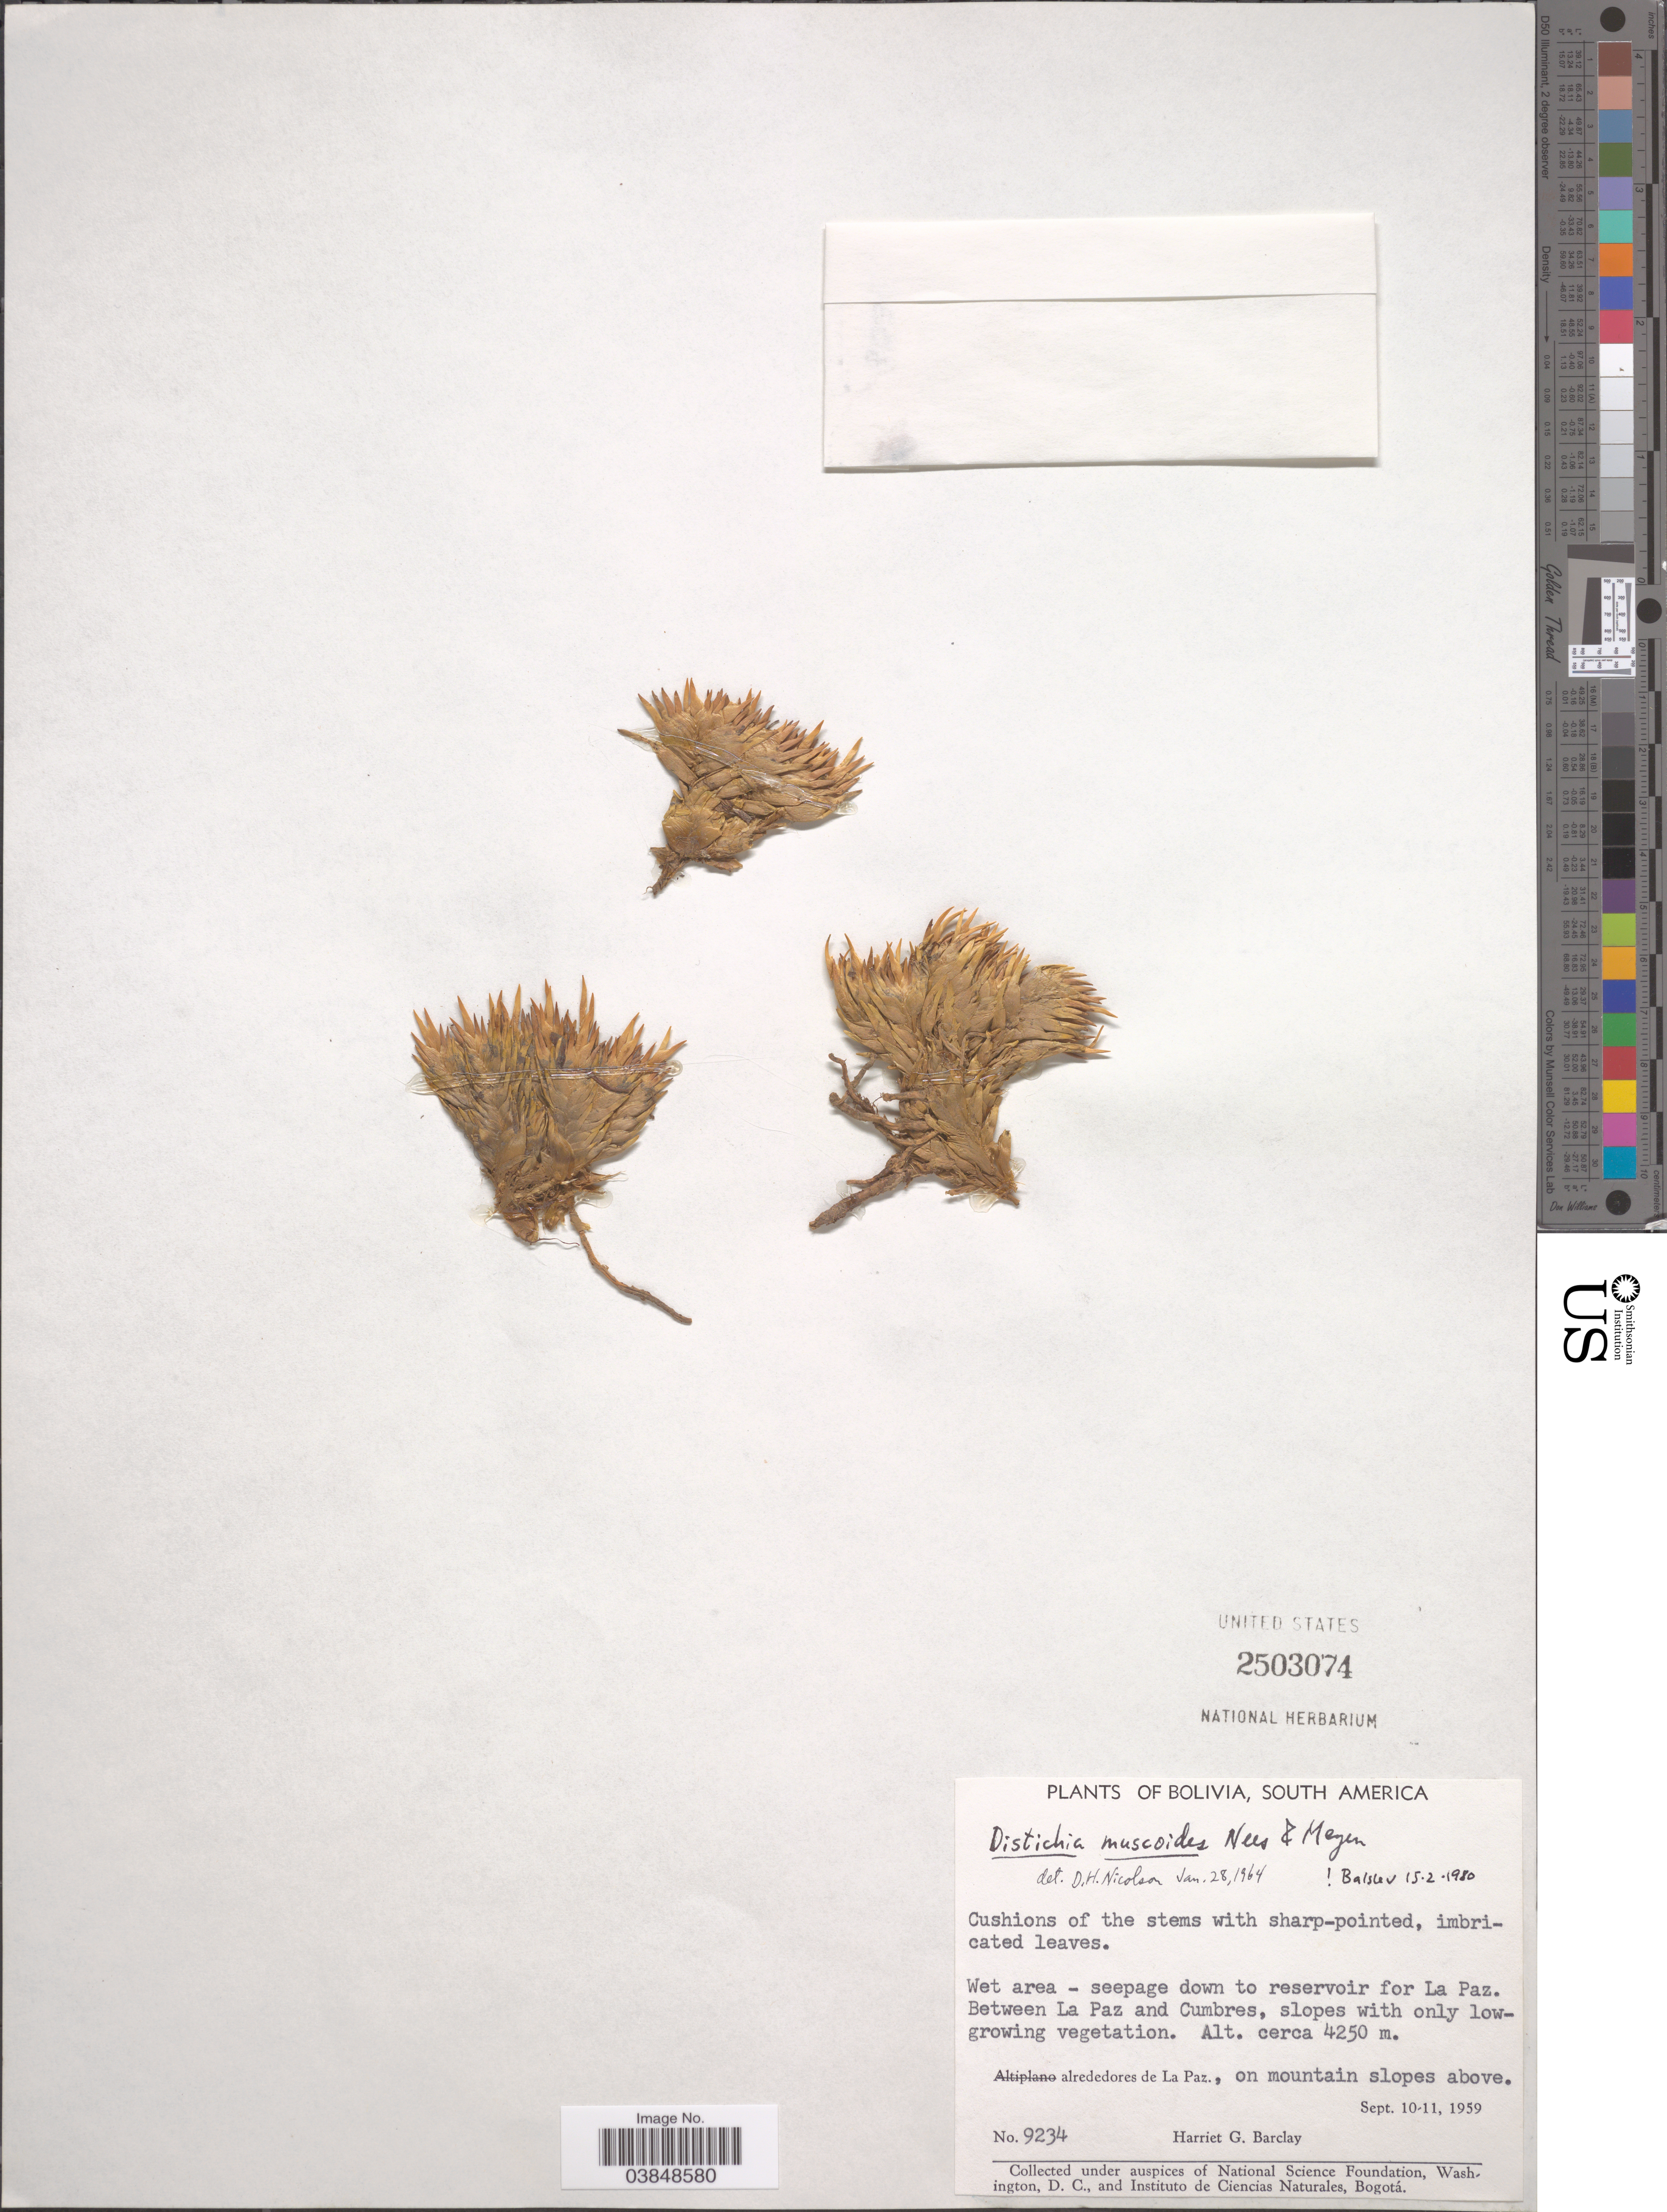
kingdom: Plantae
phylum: Tracheophyta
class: Liliopsida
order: Poales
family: Juncaceae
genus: Distichia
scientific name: Distichia muscoides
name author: Nees & Meyen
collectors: H. G. Barclay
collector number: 9234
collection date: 1959-09-10/1959-09-11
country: Bolivia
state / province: La Paz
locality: Down to reservoir of La Paz. Between La Paz and Cumbres. Alrededores de La Paz, on mountain slopes above.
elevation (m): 4250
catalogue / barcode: US 2503074